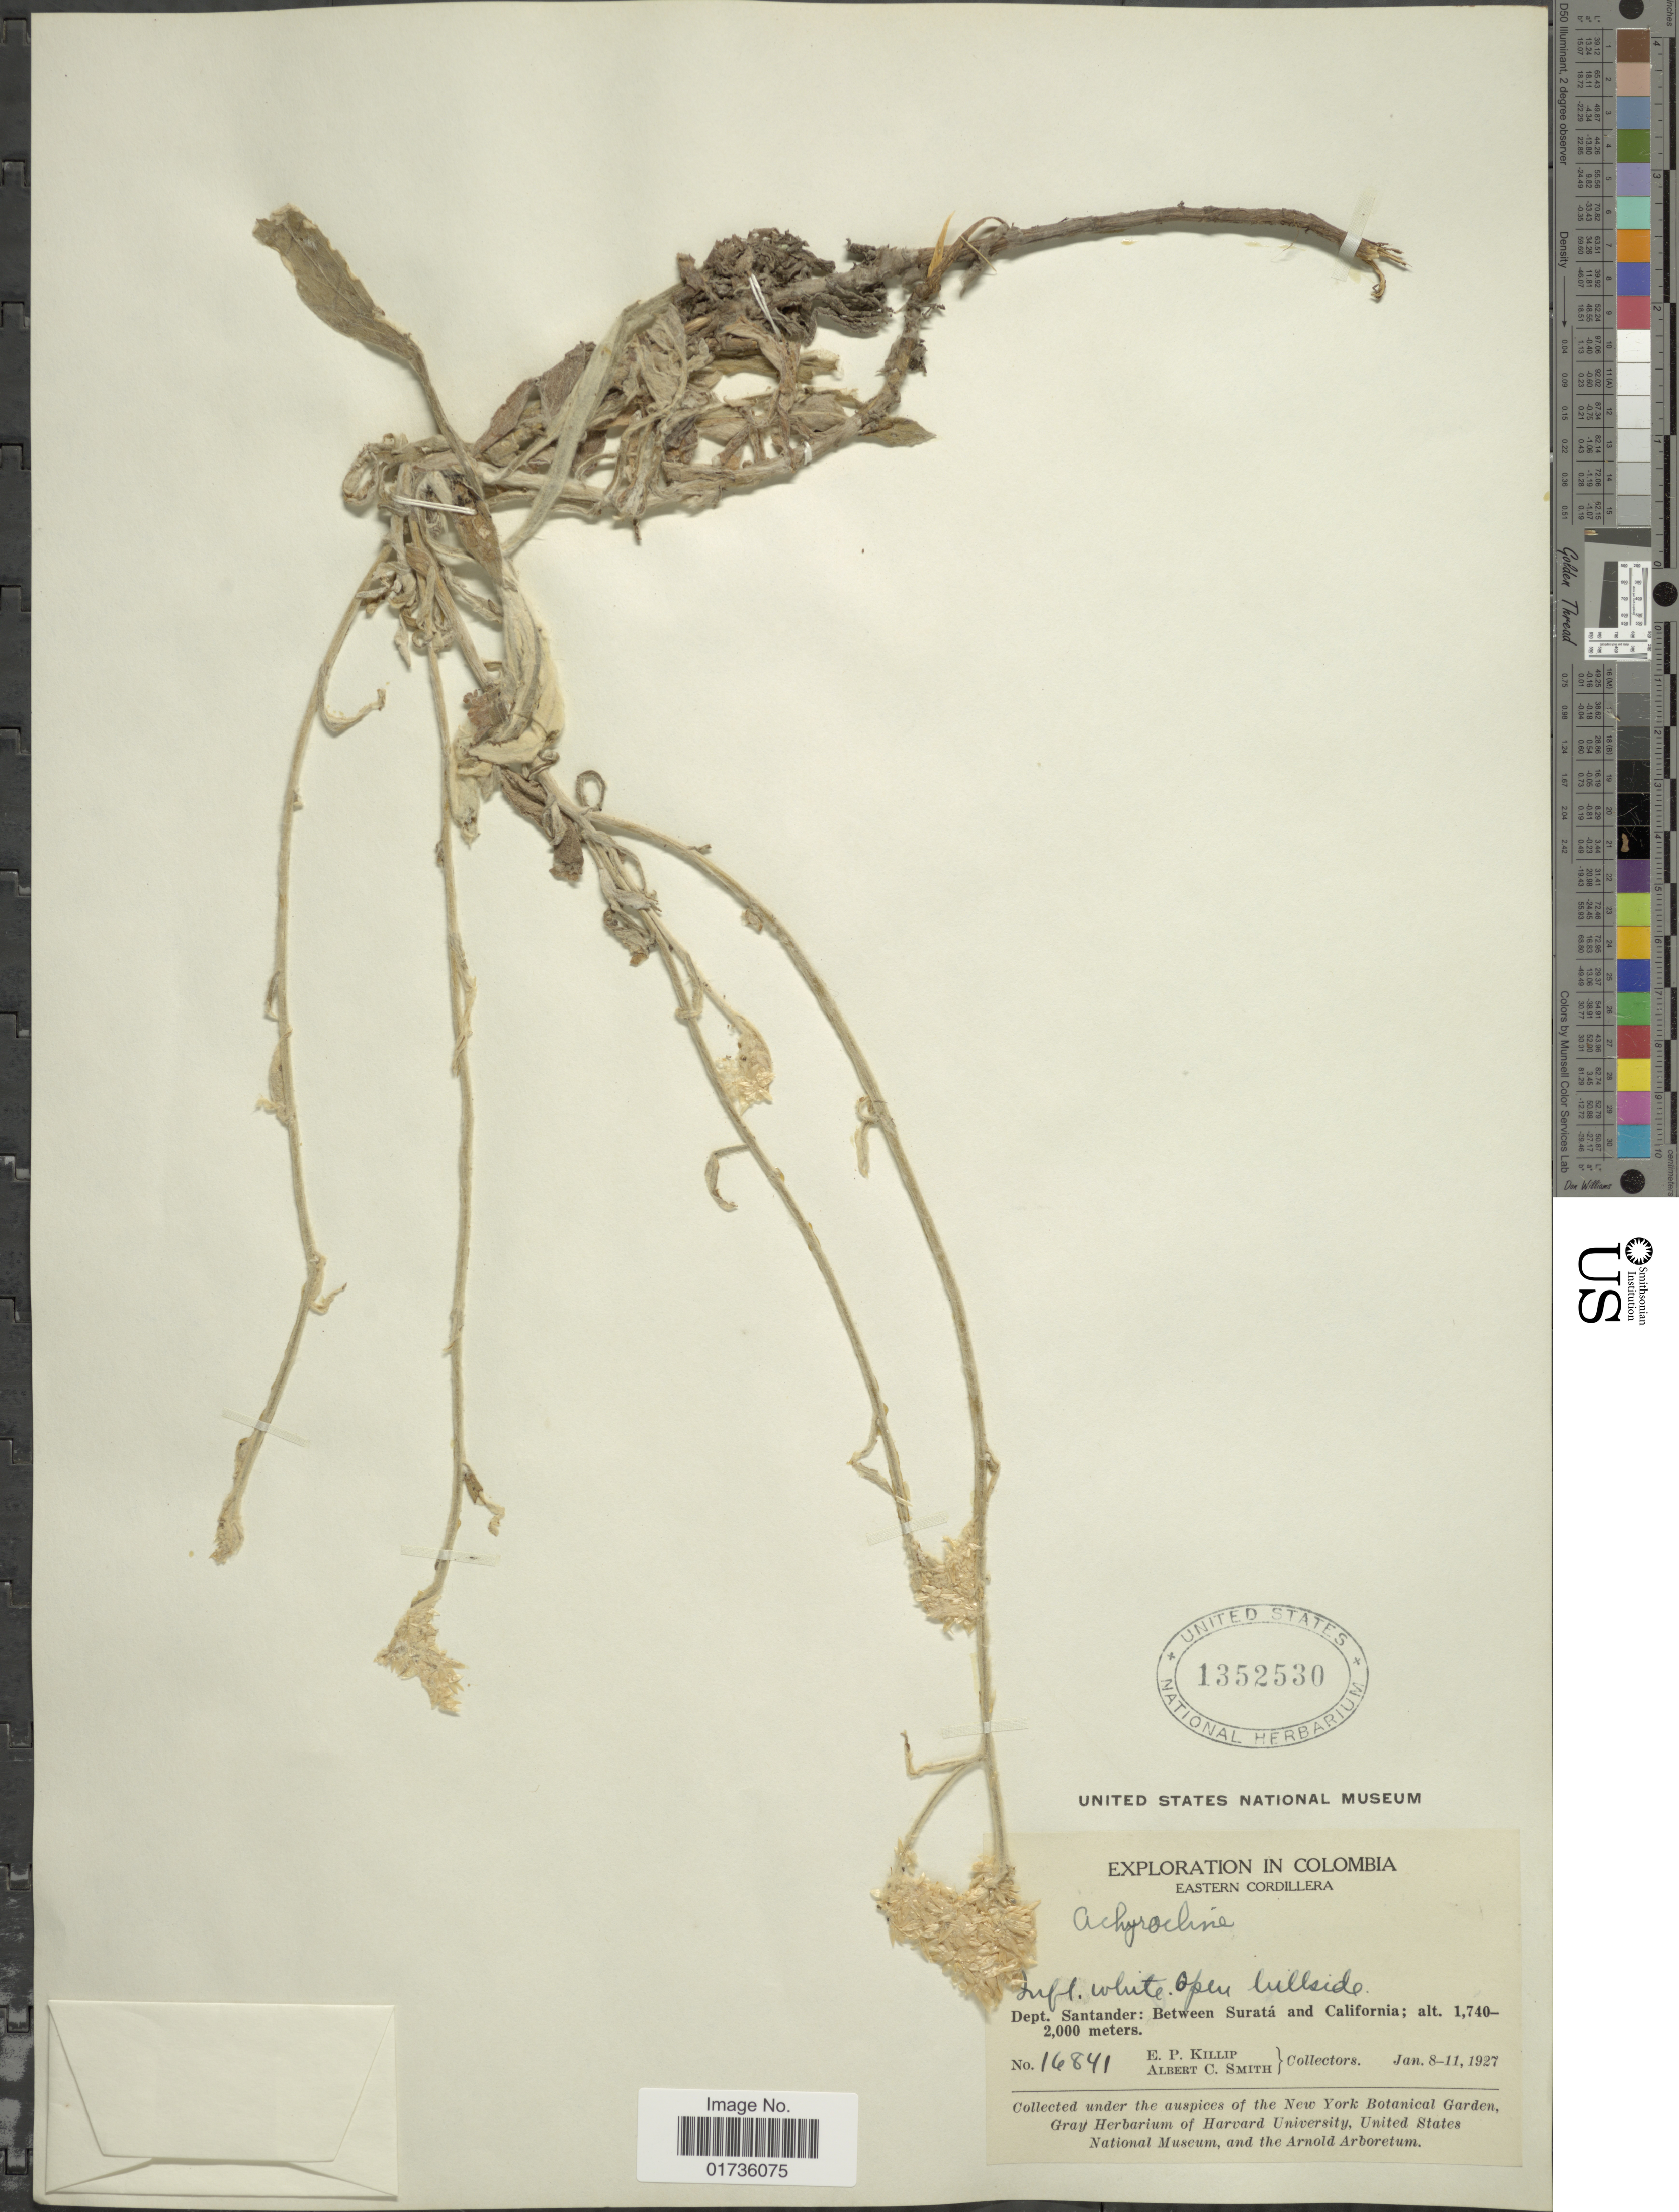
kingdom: Plantae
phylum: Tracheophyta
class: Magnoliopsida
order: Asterales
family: Asteraceae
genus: Achyrocline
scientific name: Achyrocline sp.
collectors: E. P. Killip & A. C. Smith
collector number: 16841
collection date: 1927-01-08/1927-01-11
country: Colombia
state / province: Santander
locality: Eastern Cordillera, Dept. Santander: Between Suratá and California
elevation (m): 1740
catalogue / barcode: US 1352530